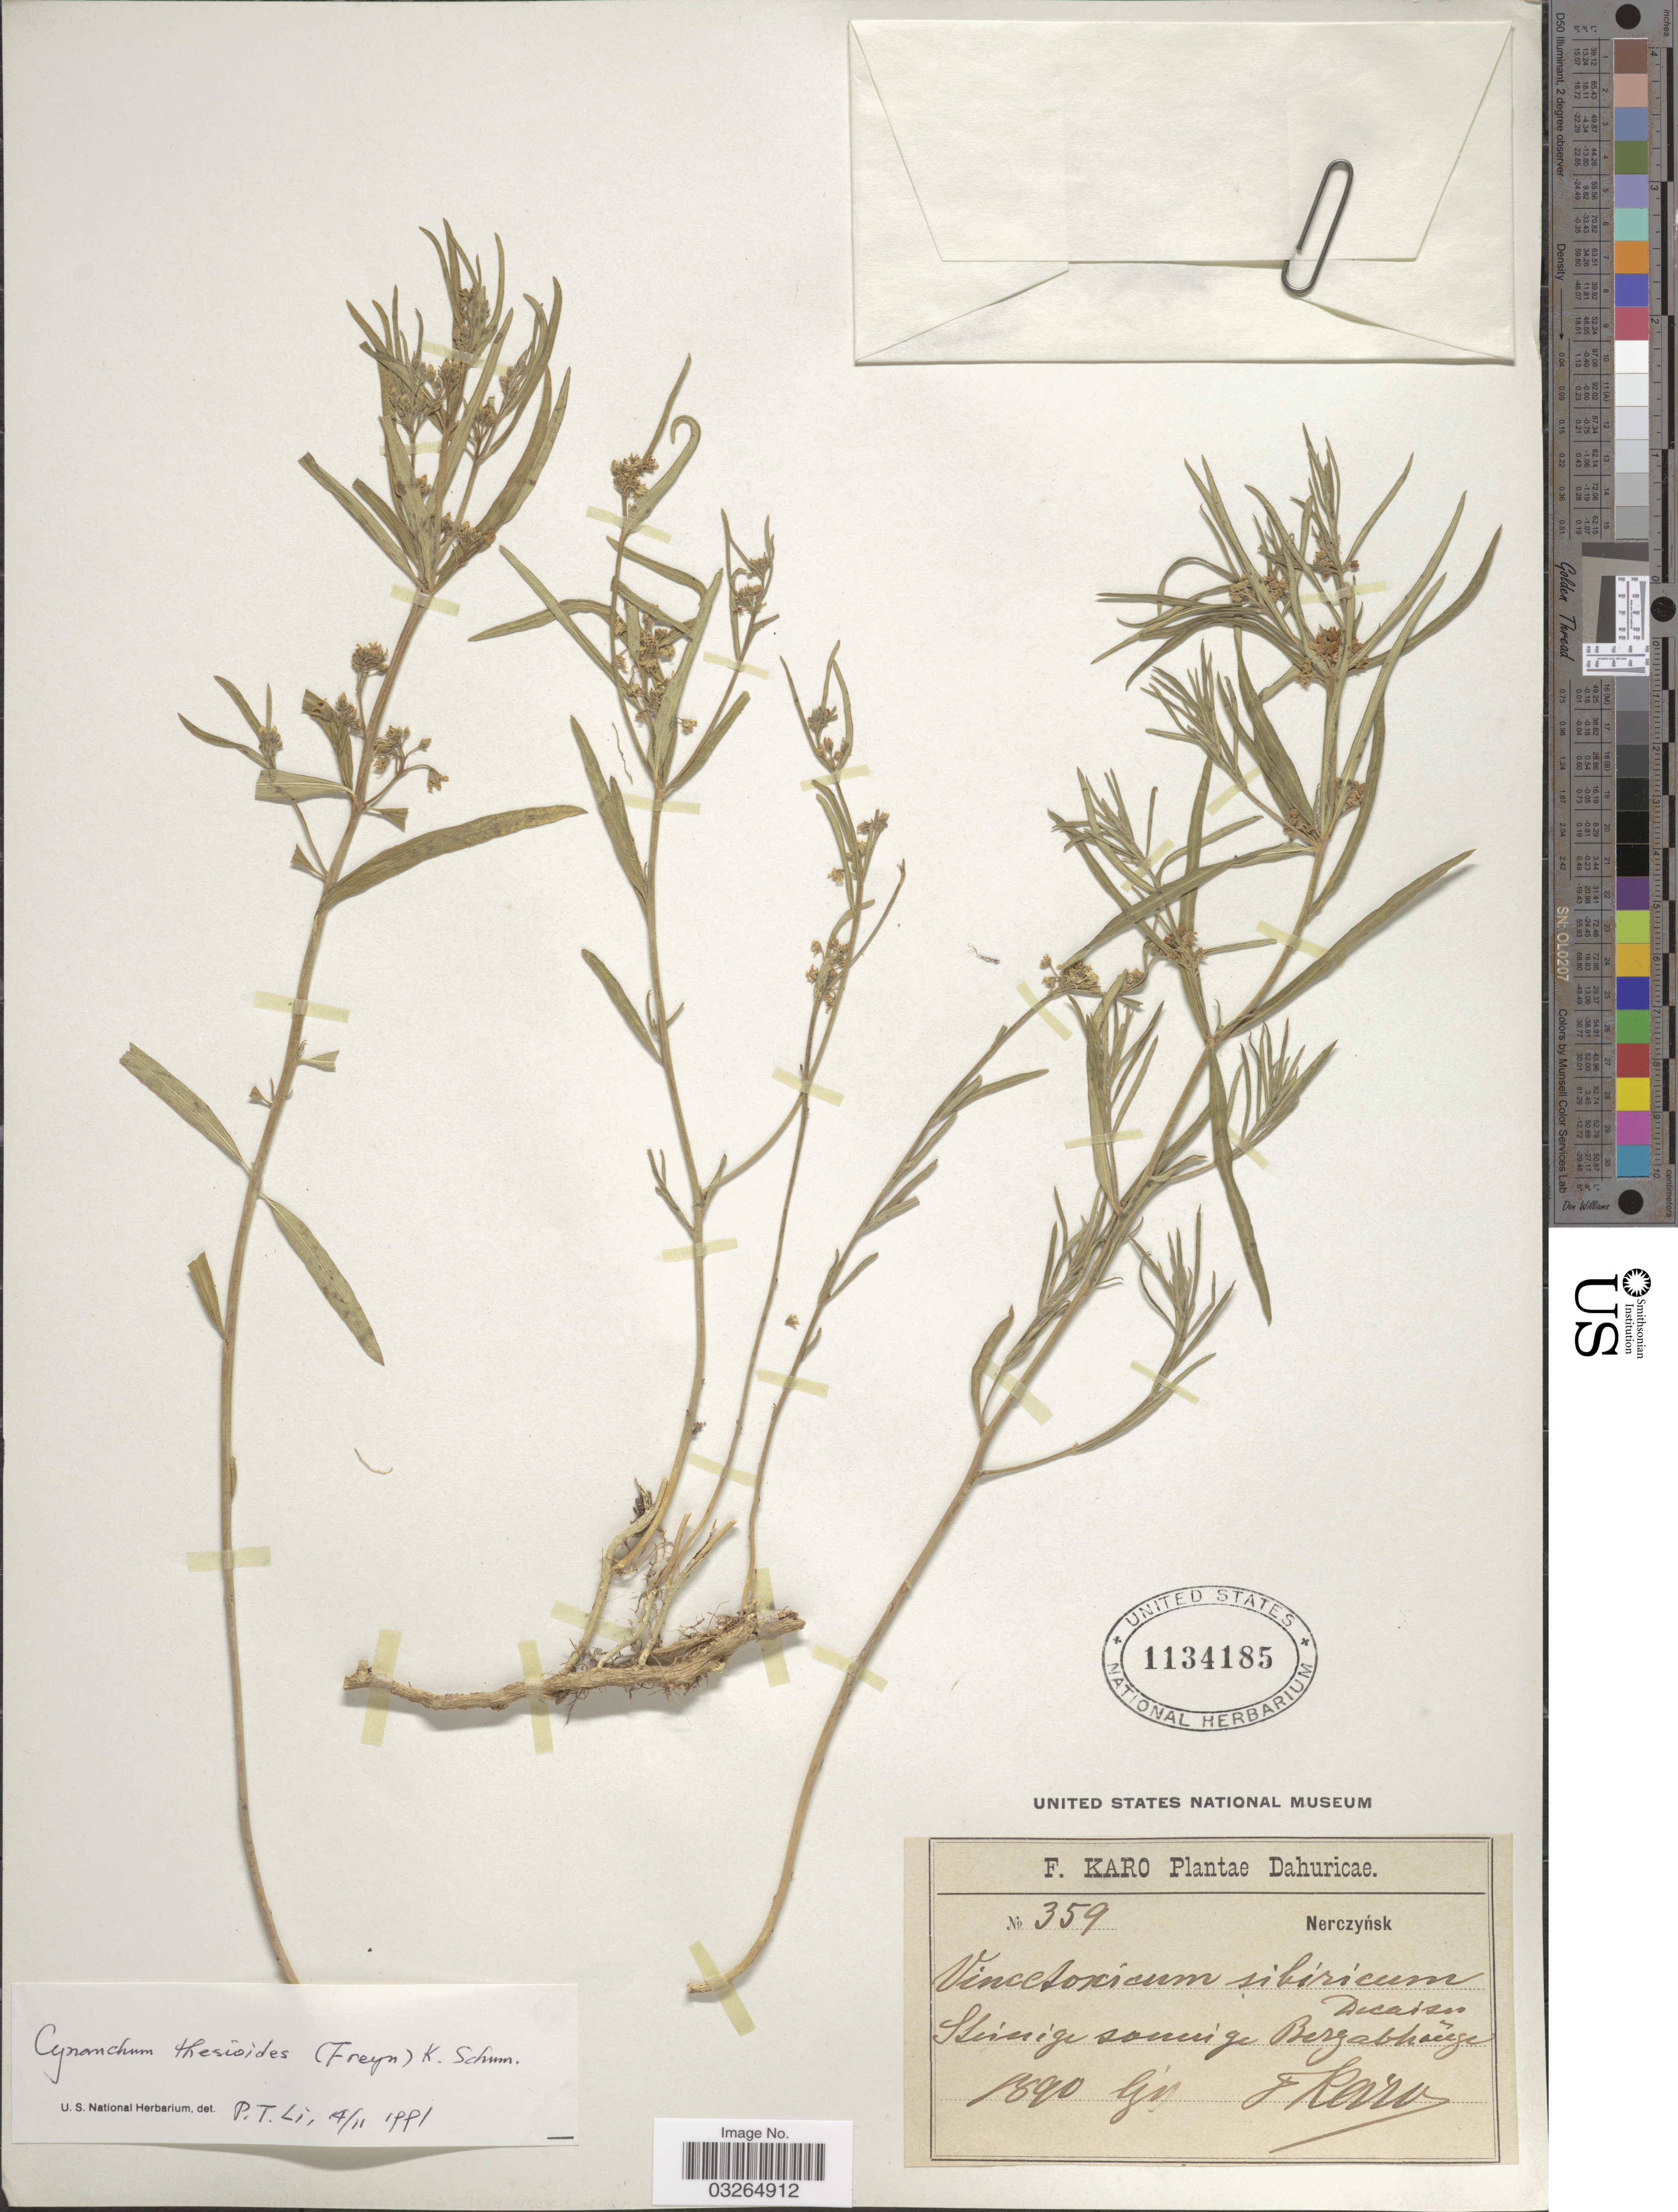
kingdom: Plantae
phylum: Tracheophyta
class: Magnoliopsida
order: Gentianales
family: Apocynaceae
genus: Cynanchum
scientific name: Cynanchum thesioides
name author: (Freyn) K. Schum.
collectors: F. Karo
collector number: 359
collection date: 1890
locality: Dahuricae.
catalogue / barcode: US 1134185